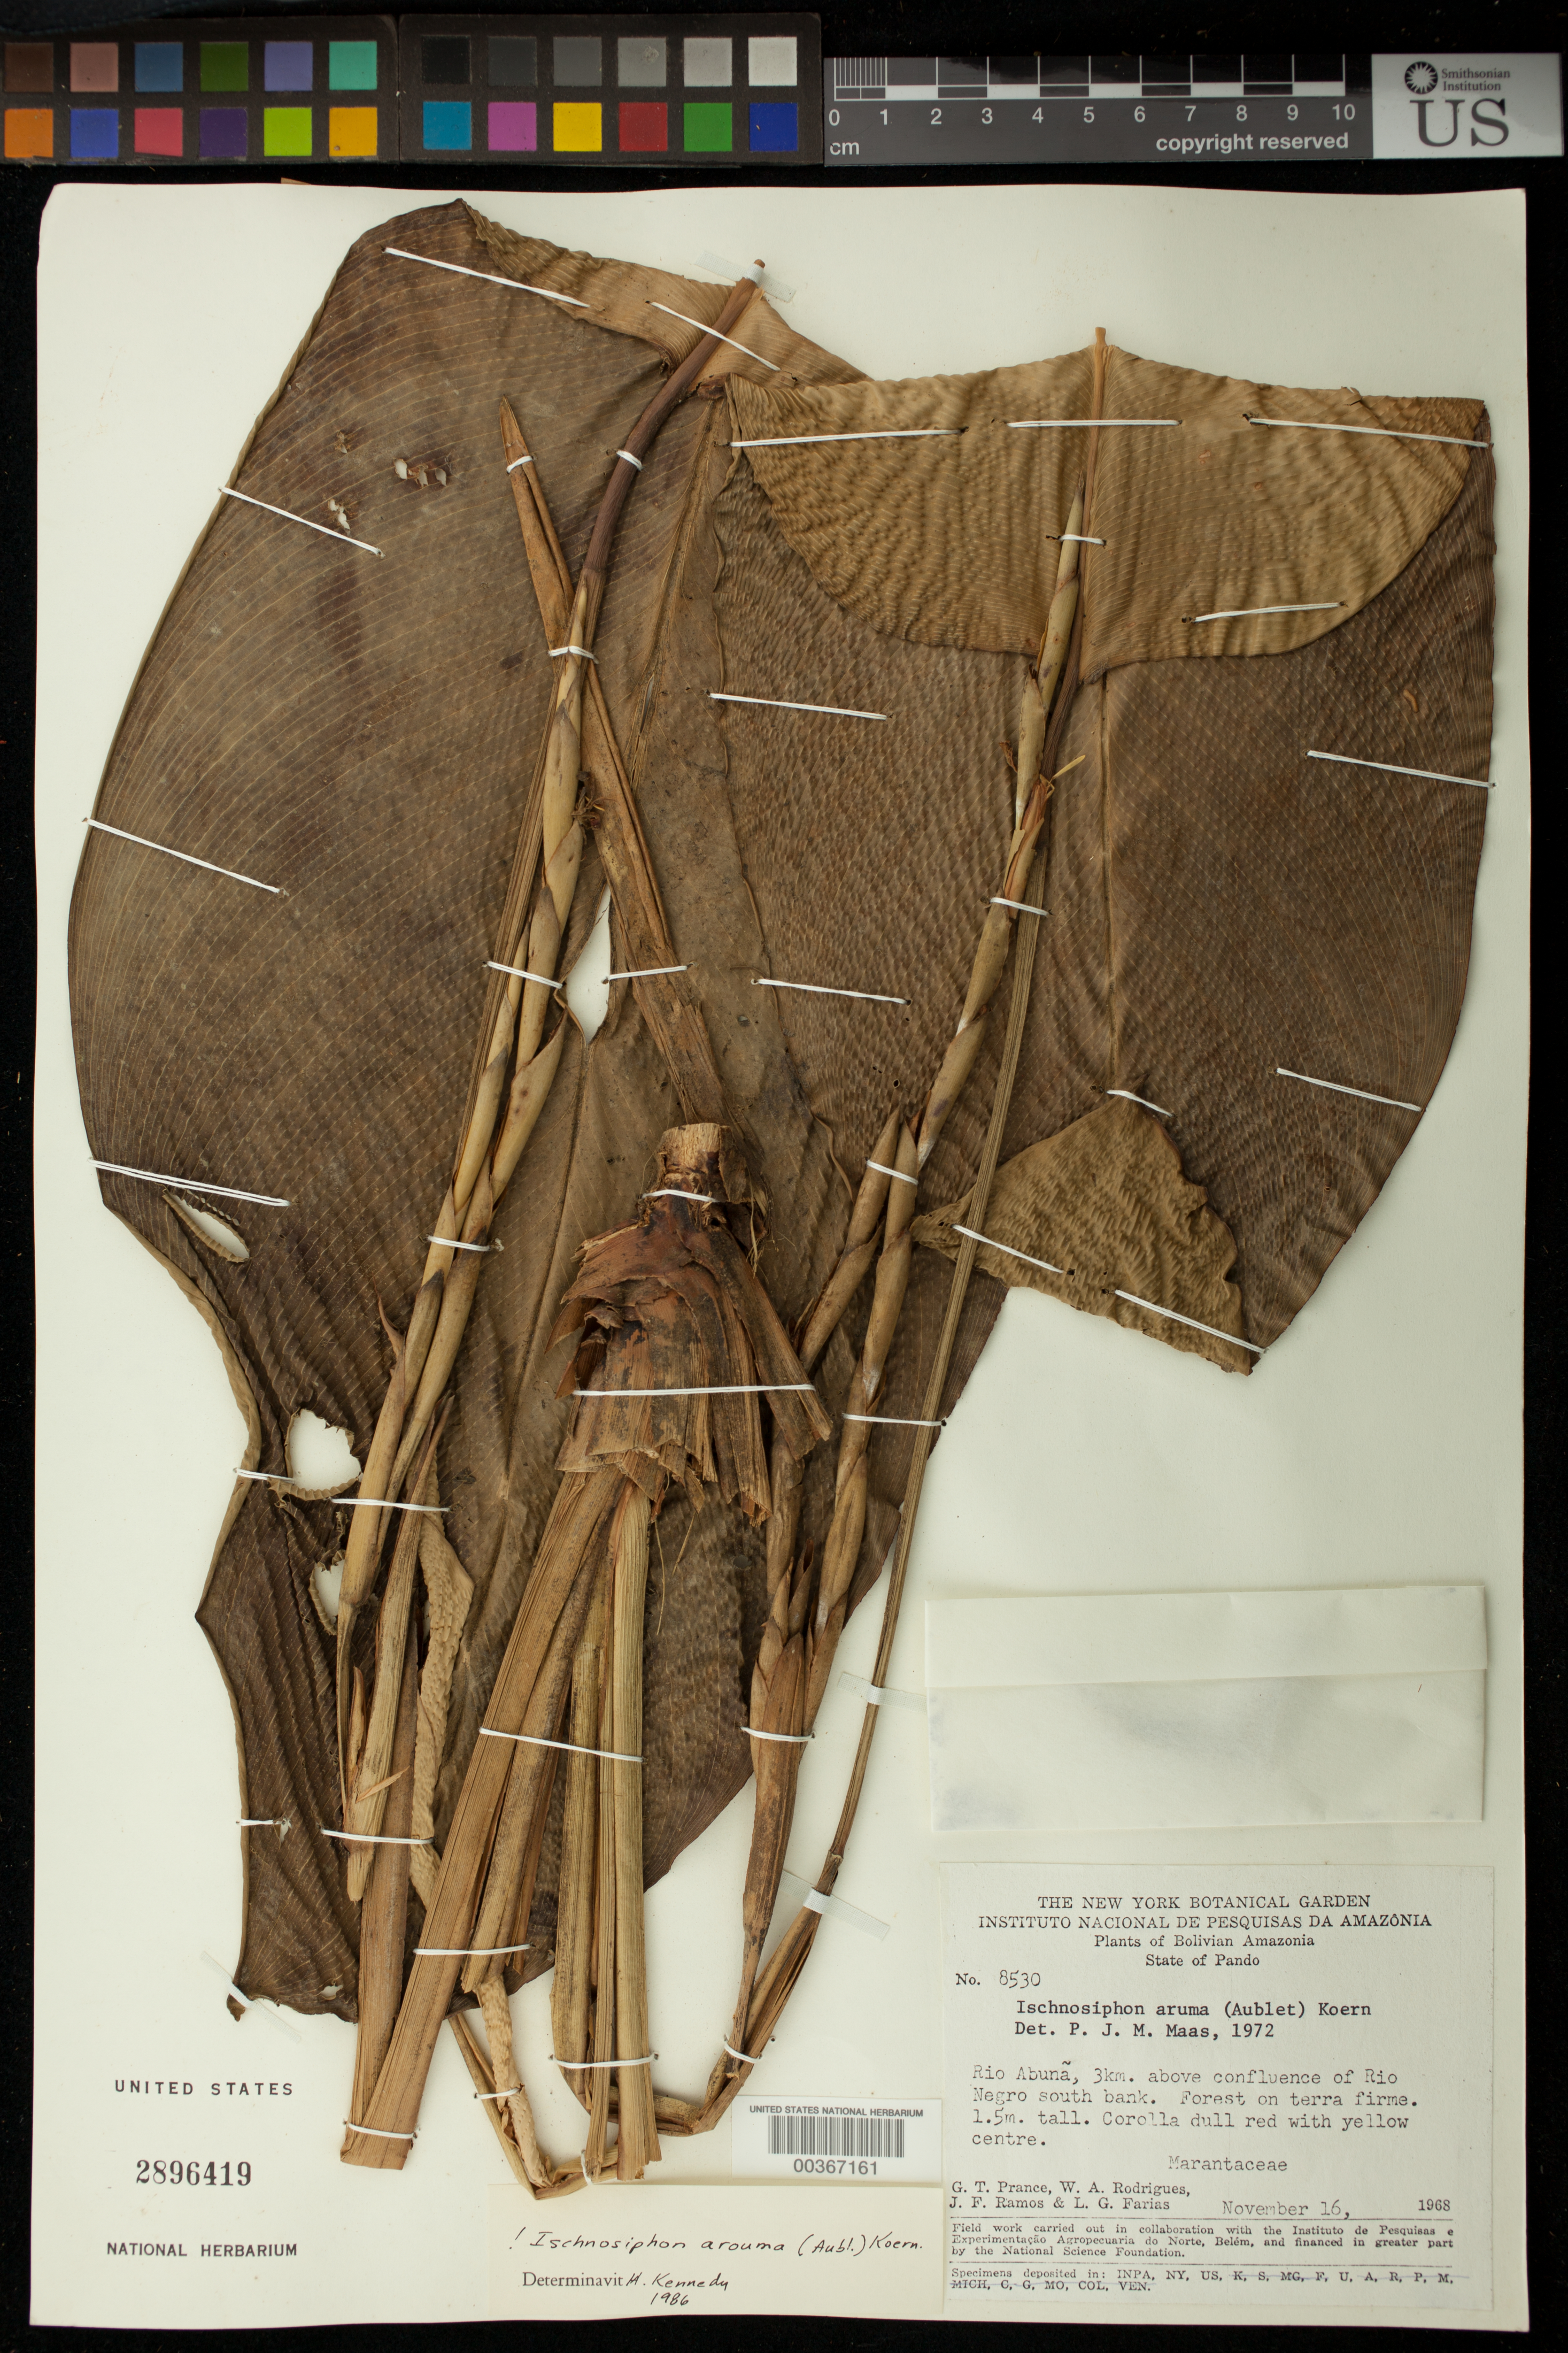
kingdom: Plantae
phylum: Tracheophyta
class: Liliopsida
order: Zingiberales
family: Marantaceae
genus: Ischnosiphon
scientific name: Ischnosiphon arouma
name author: (Aubl.) Körn.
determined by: Kennedy, Helen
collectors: G. T. Prance, W. A. Rodrigues, J. F. Ramos & L. G. Farias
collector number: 8530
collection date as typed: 16 Nov 1968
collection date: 1968-11-16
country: Bolivia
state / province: Pando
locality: Rio Abuna, 3 km above confluence of Rio Negro S bank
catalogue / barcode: US 2896419